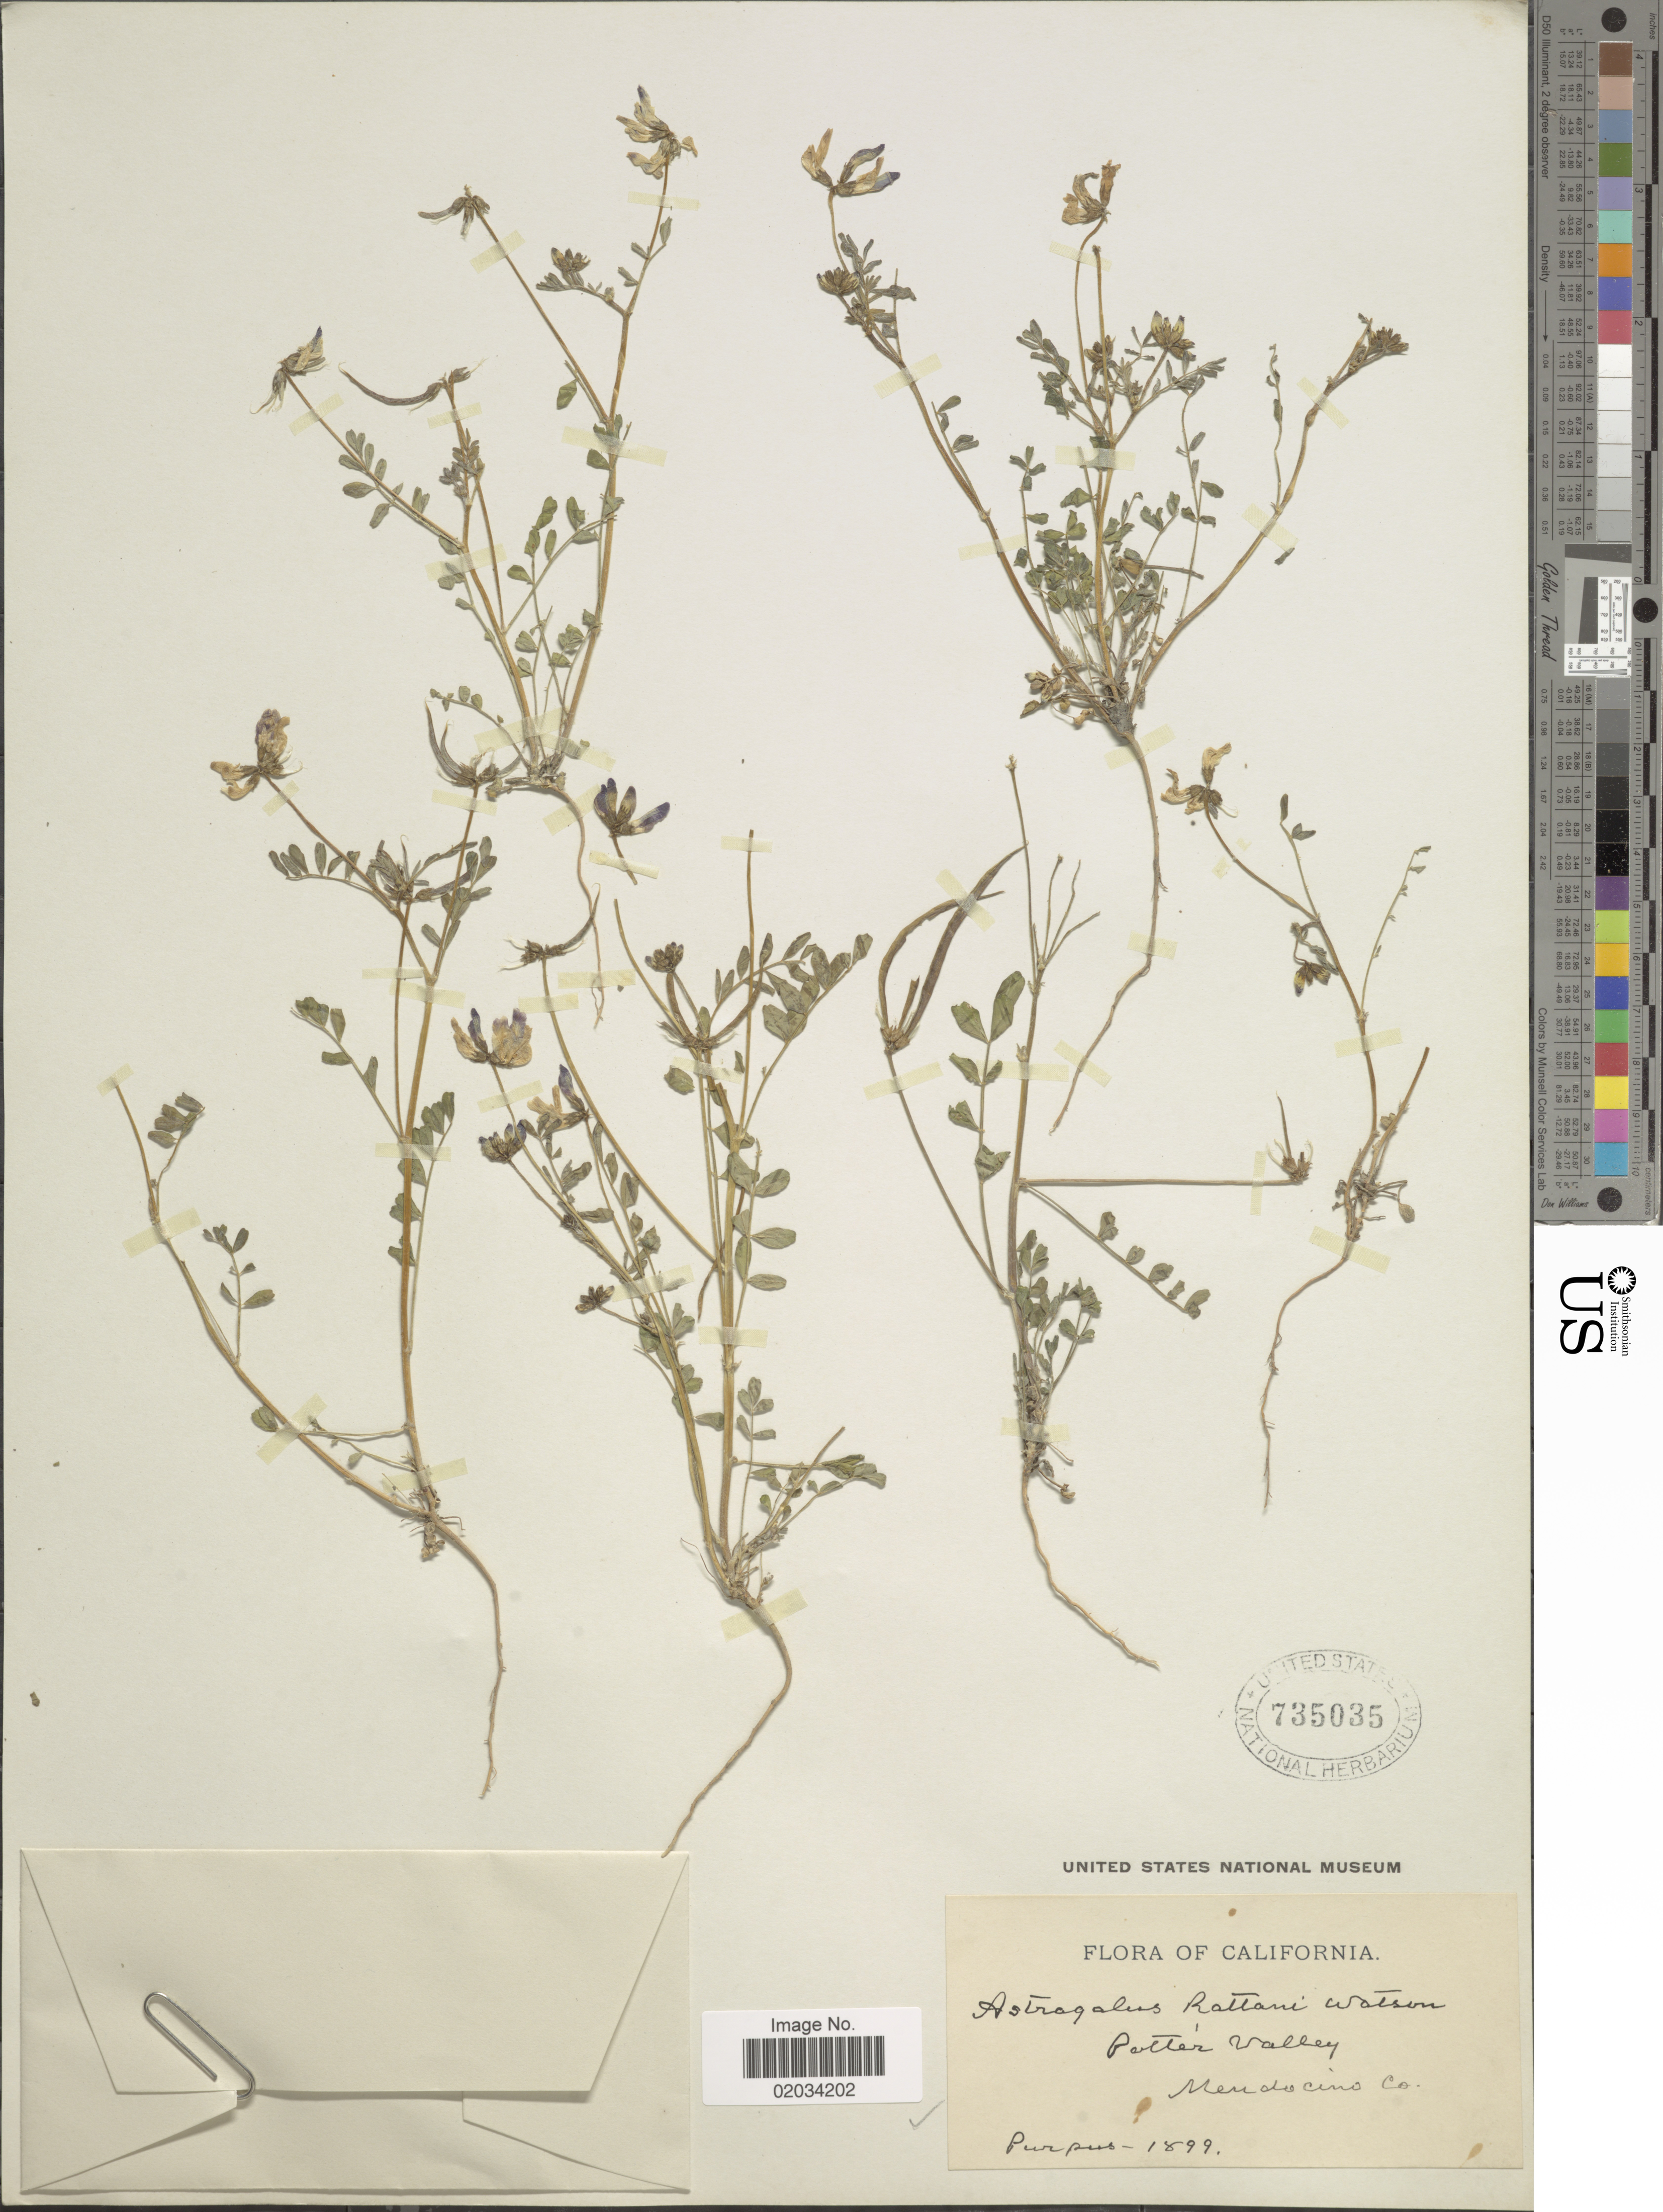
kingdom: Plantae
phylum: Tracheophyta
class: Magnoliopsida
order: Fabales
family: Fabaceae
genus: Astragalus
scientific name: Astragalus rattanii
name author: A. Gray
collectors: -- Purpus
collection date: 1899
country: United States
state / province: California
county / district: Mendocino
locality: Potter Valley, Mendocino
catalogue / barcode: US 735035